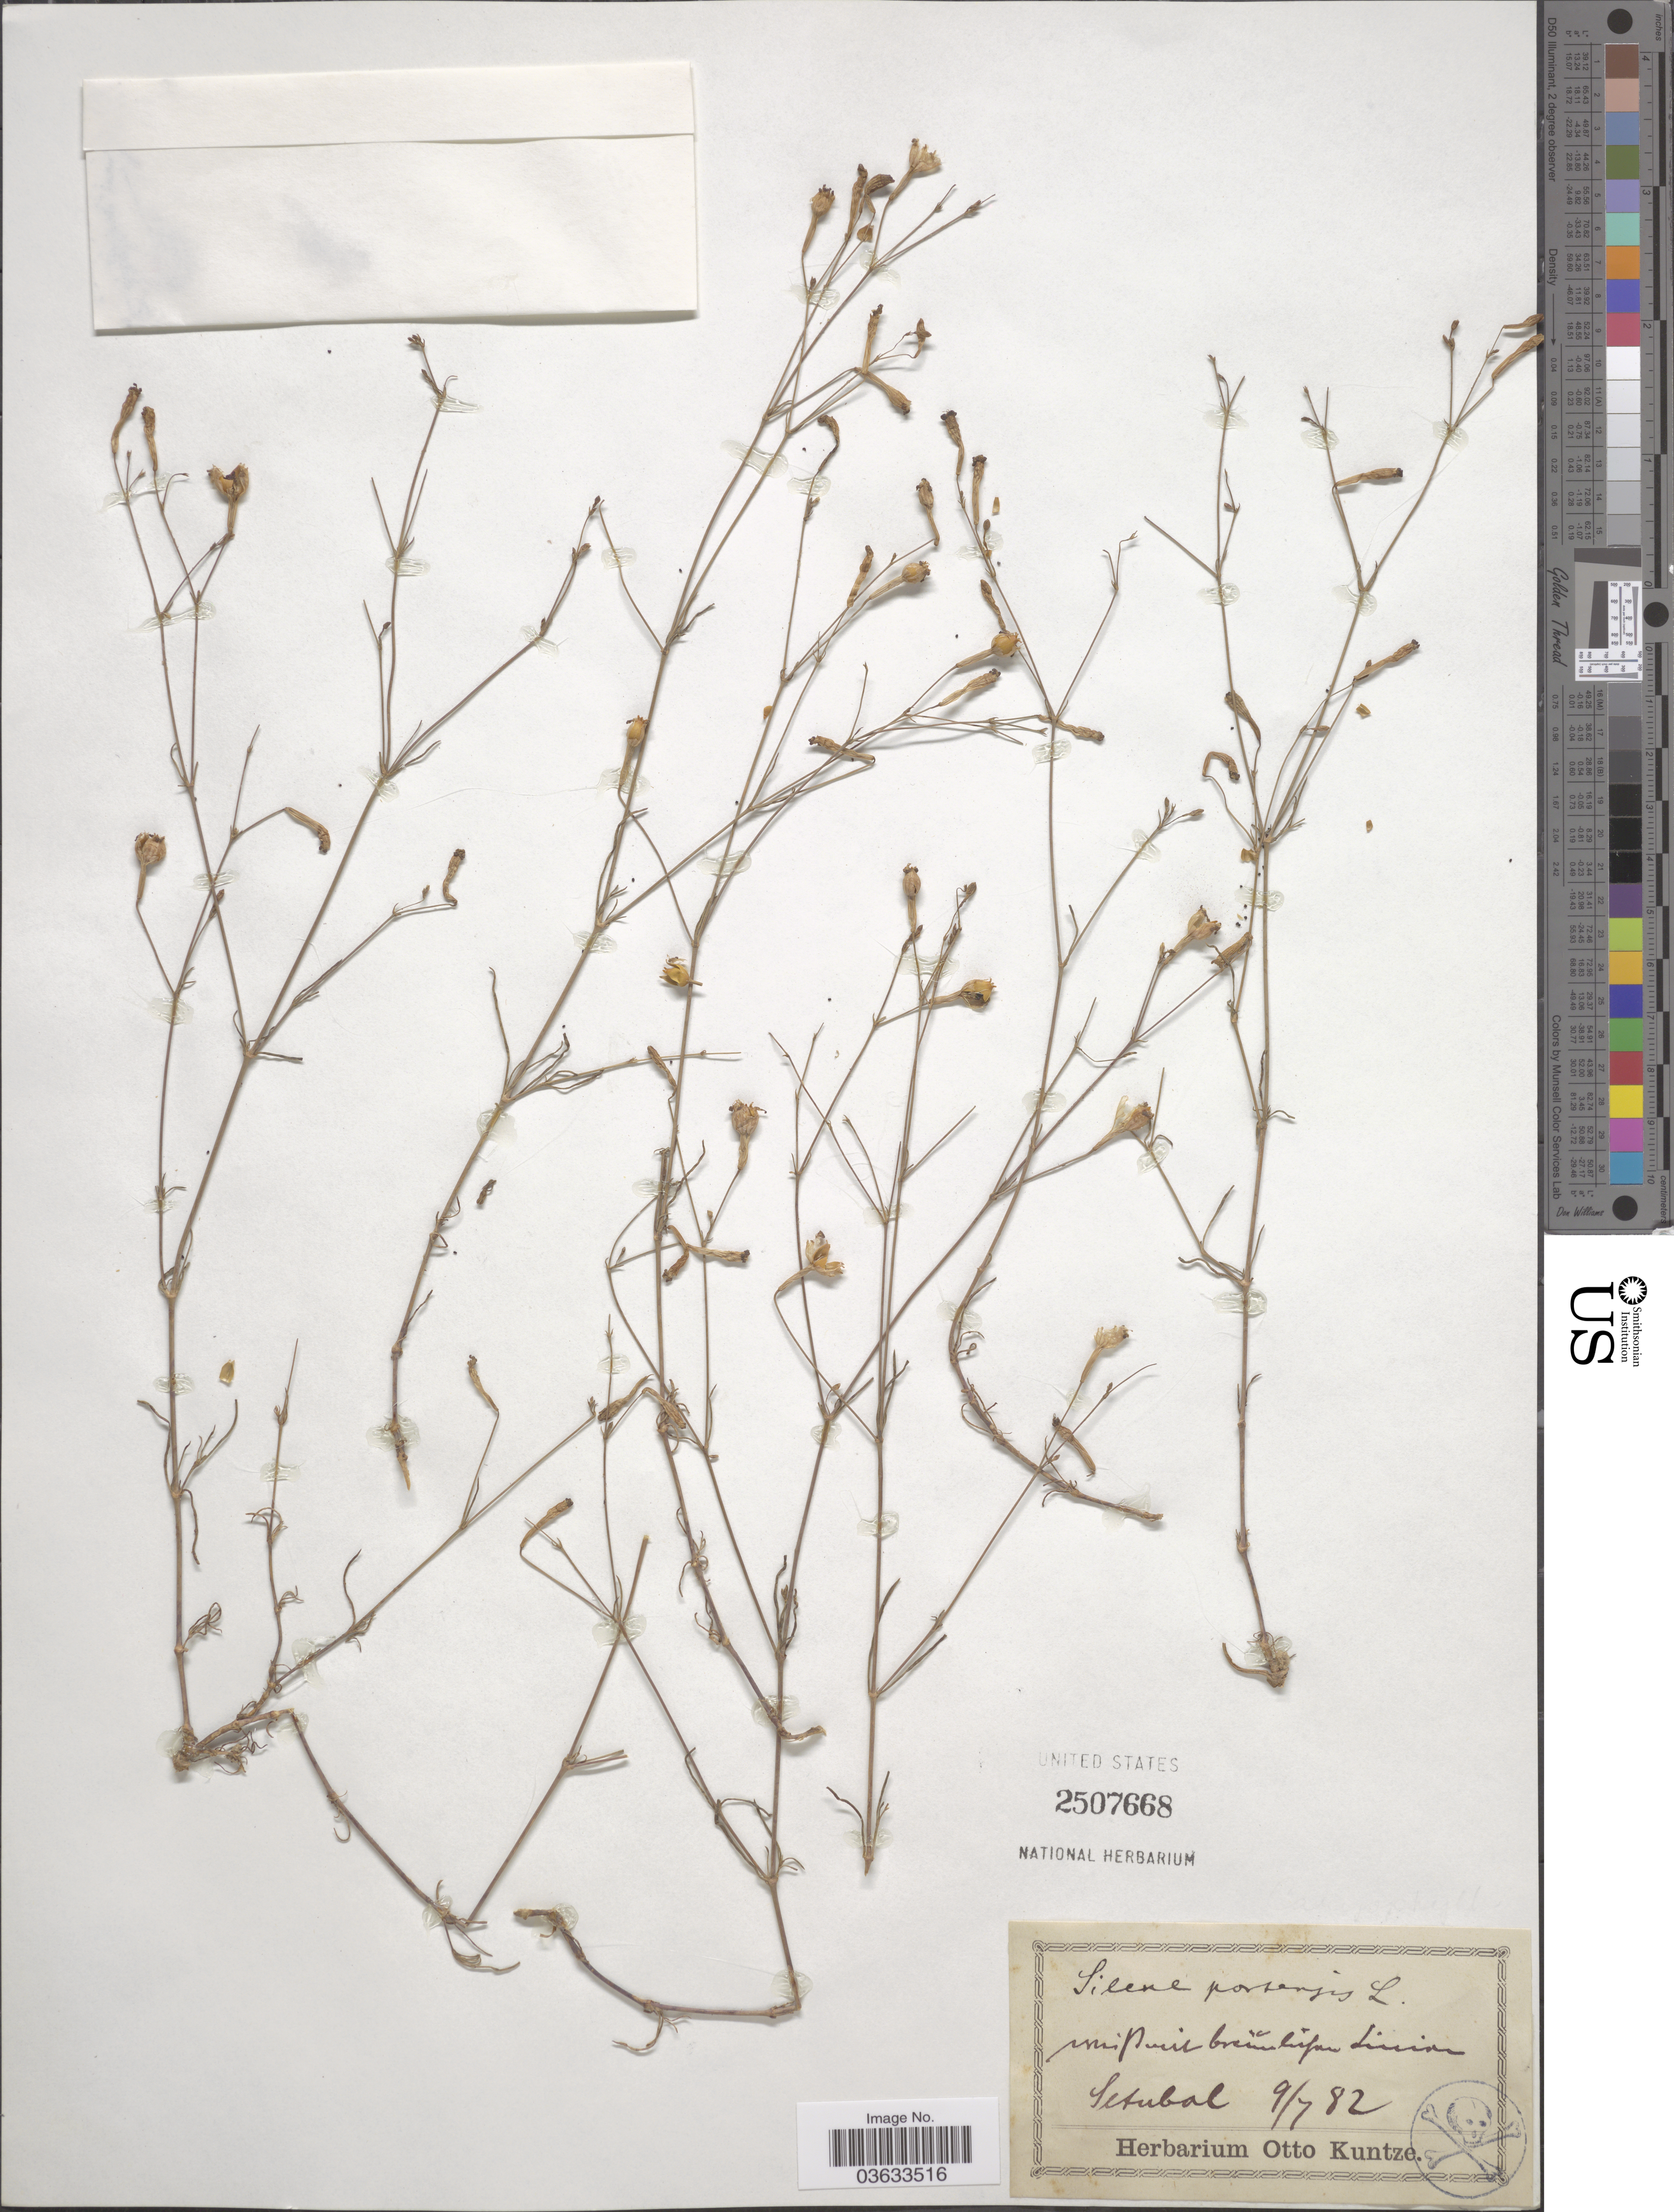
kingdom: Plantae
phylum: Tracheophyta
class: Magnoliopsida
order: Caryophyllales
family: Caryophyllaceae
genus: Silene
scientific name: Silene portensis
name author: L.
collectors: ex herb. Otto Kuntze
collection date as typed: Transcribed d/m/y: 9/7/82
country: Portugal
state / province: Setubal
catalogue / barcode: US 2507668